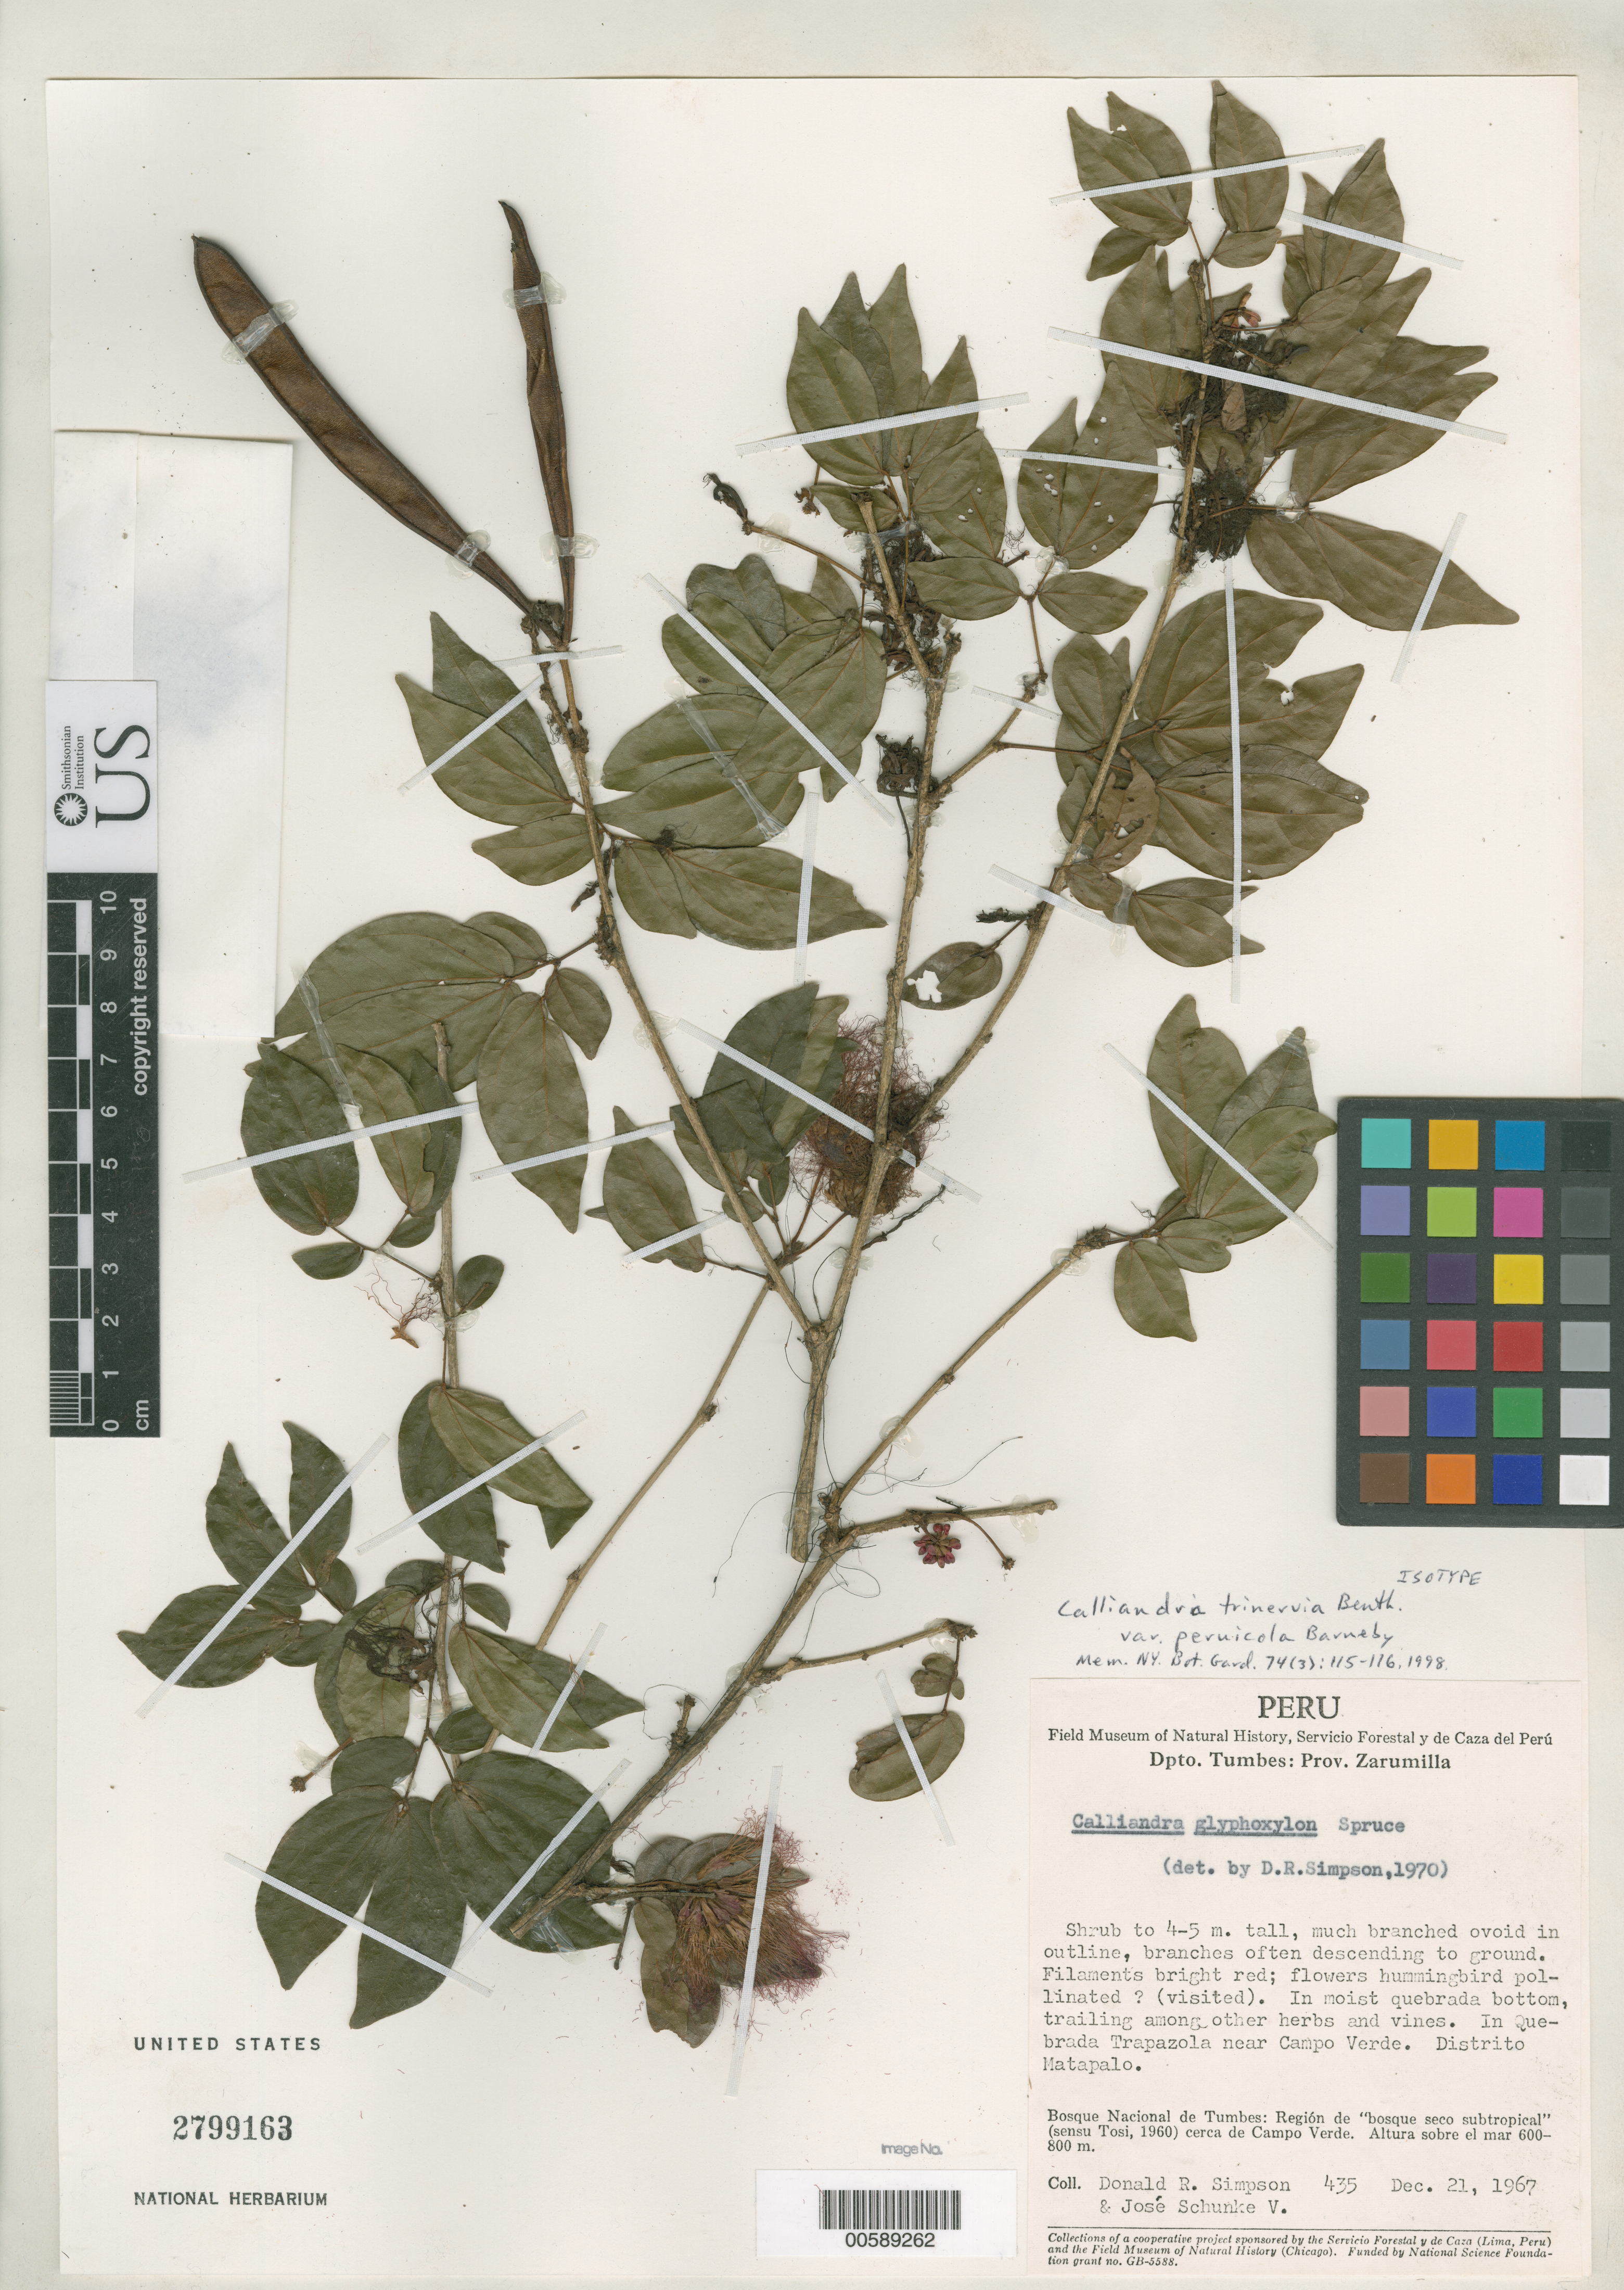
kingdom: Plantae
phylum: Tracheophyta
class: Magnoliopsida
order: Fabales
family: Fabaceae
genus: Calliandra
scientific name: Calliandra trinervia var. peruicola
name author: Barneby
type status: Isotype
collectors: D. R. Simpson & J. Schunke Vigo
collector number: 435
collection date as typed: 21 Dec 1967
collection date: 1967-12-21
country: Peru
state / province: Tumbes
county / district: Zarumilla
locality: Matapalo District, bosque nacional de tumbes, quebrada trapazola near Campo Verde.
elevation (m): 600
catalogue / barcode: US 2799163